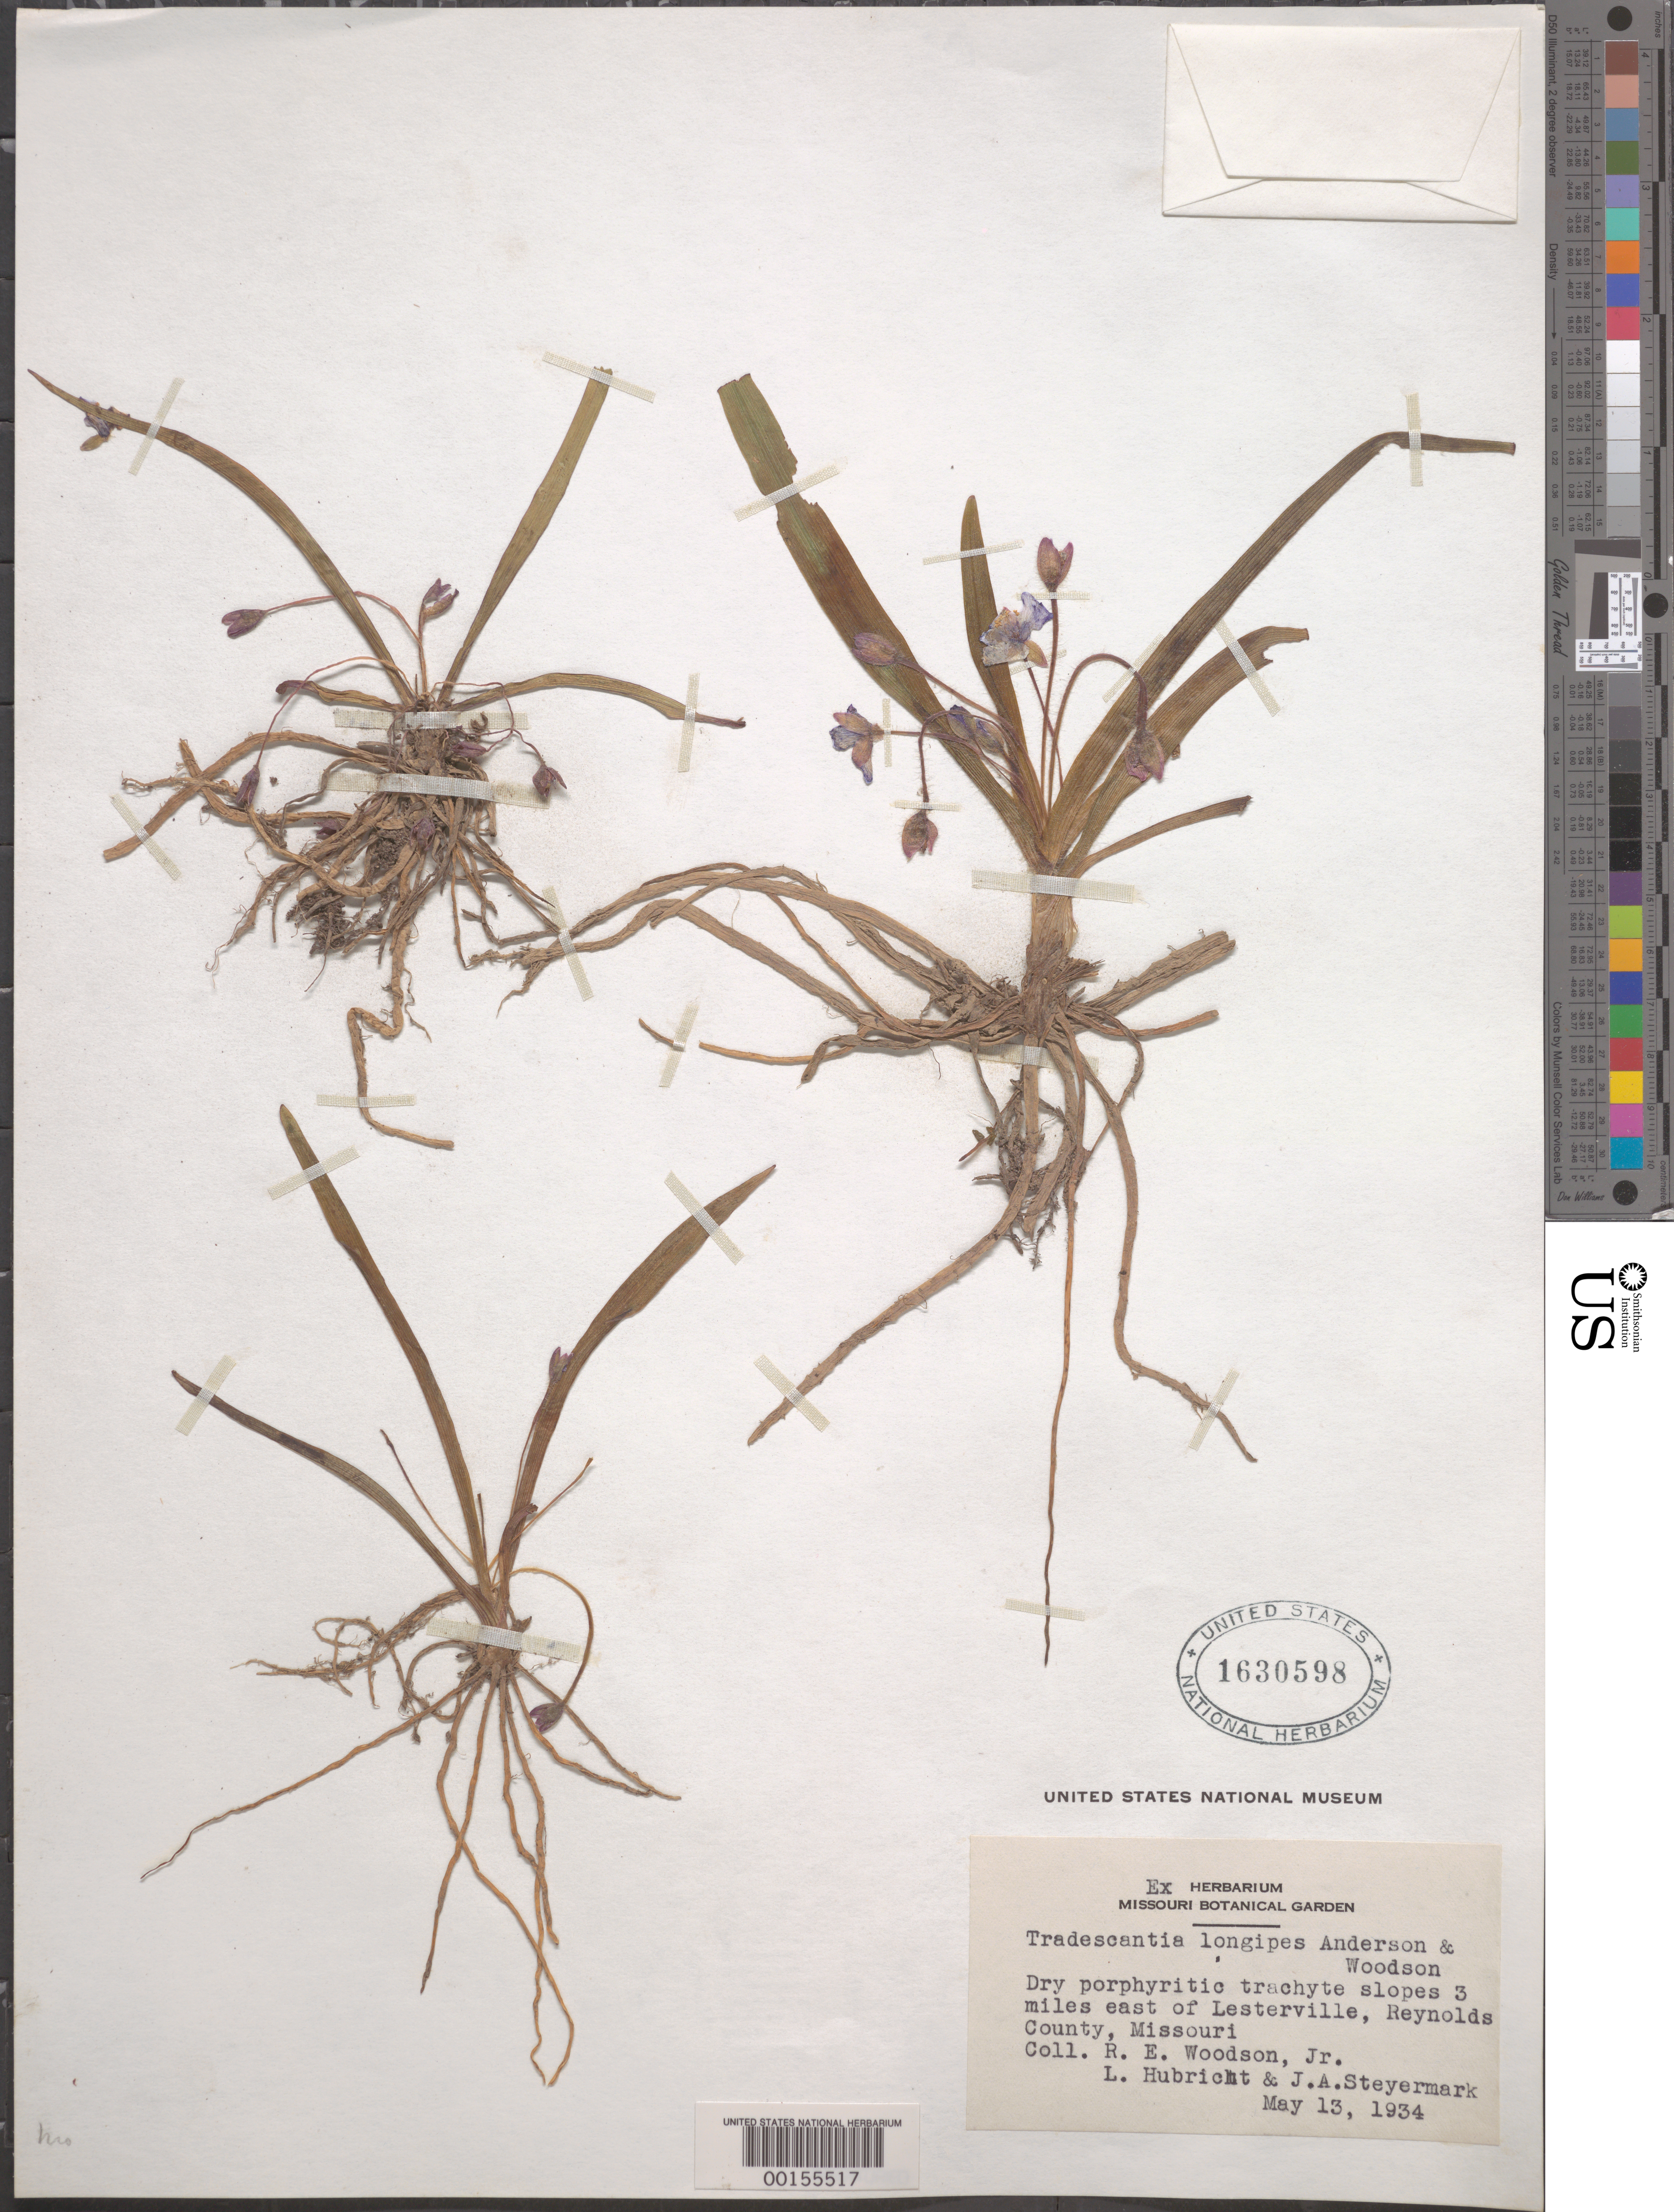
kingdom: Plantae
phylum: Tracheophyta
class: Liliopsida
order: Commelinales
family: Commelinaceae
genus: Tradescantia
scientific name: Tradescantia longipes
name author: E.S. Anderson & Woodson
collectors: R. E. Woodson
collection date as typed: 13 May 1934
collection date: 1934-05-13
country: United States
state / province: Missouri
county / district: Reynolds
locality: E of lesterville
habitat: Dry slopes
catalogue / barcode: US 1630598